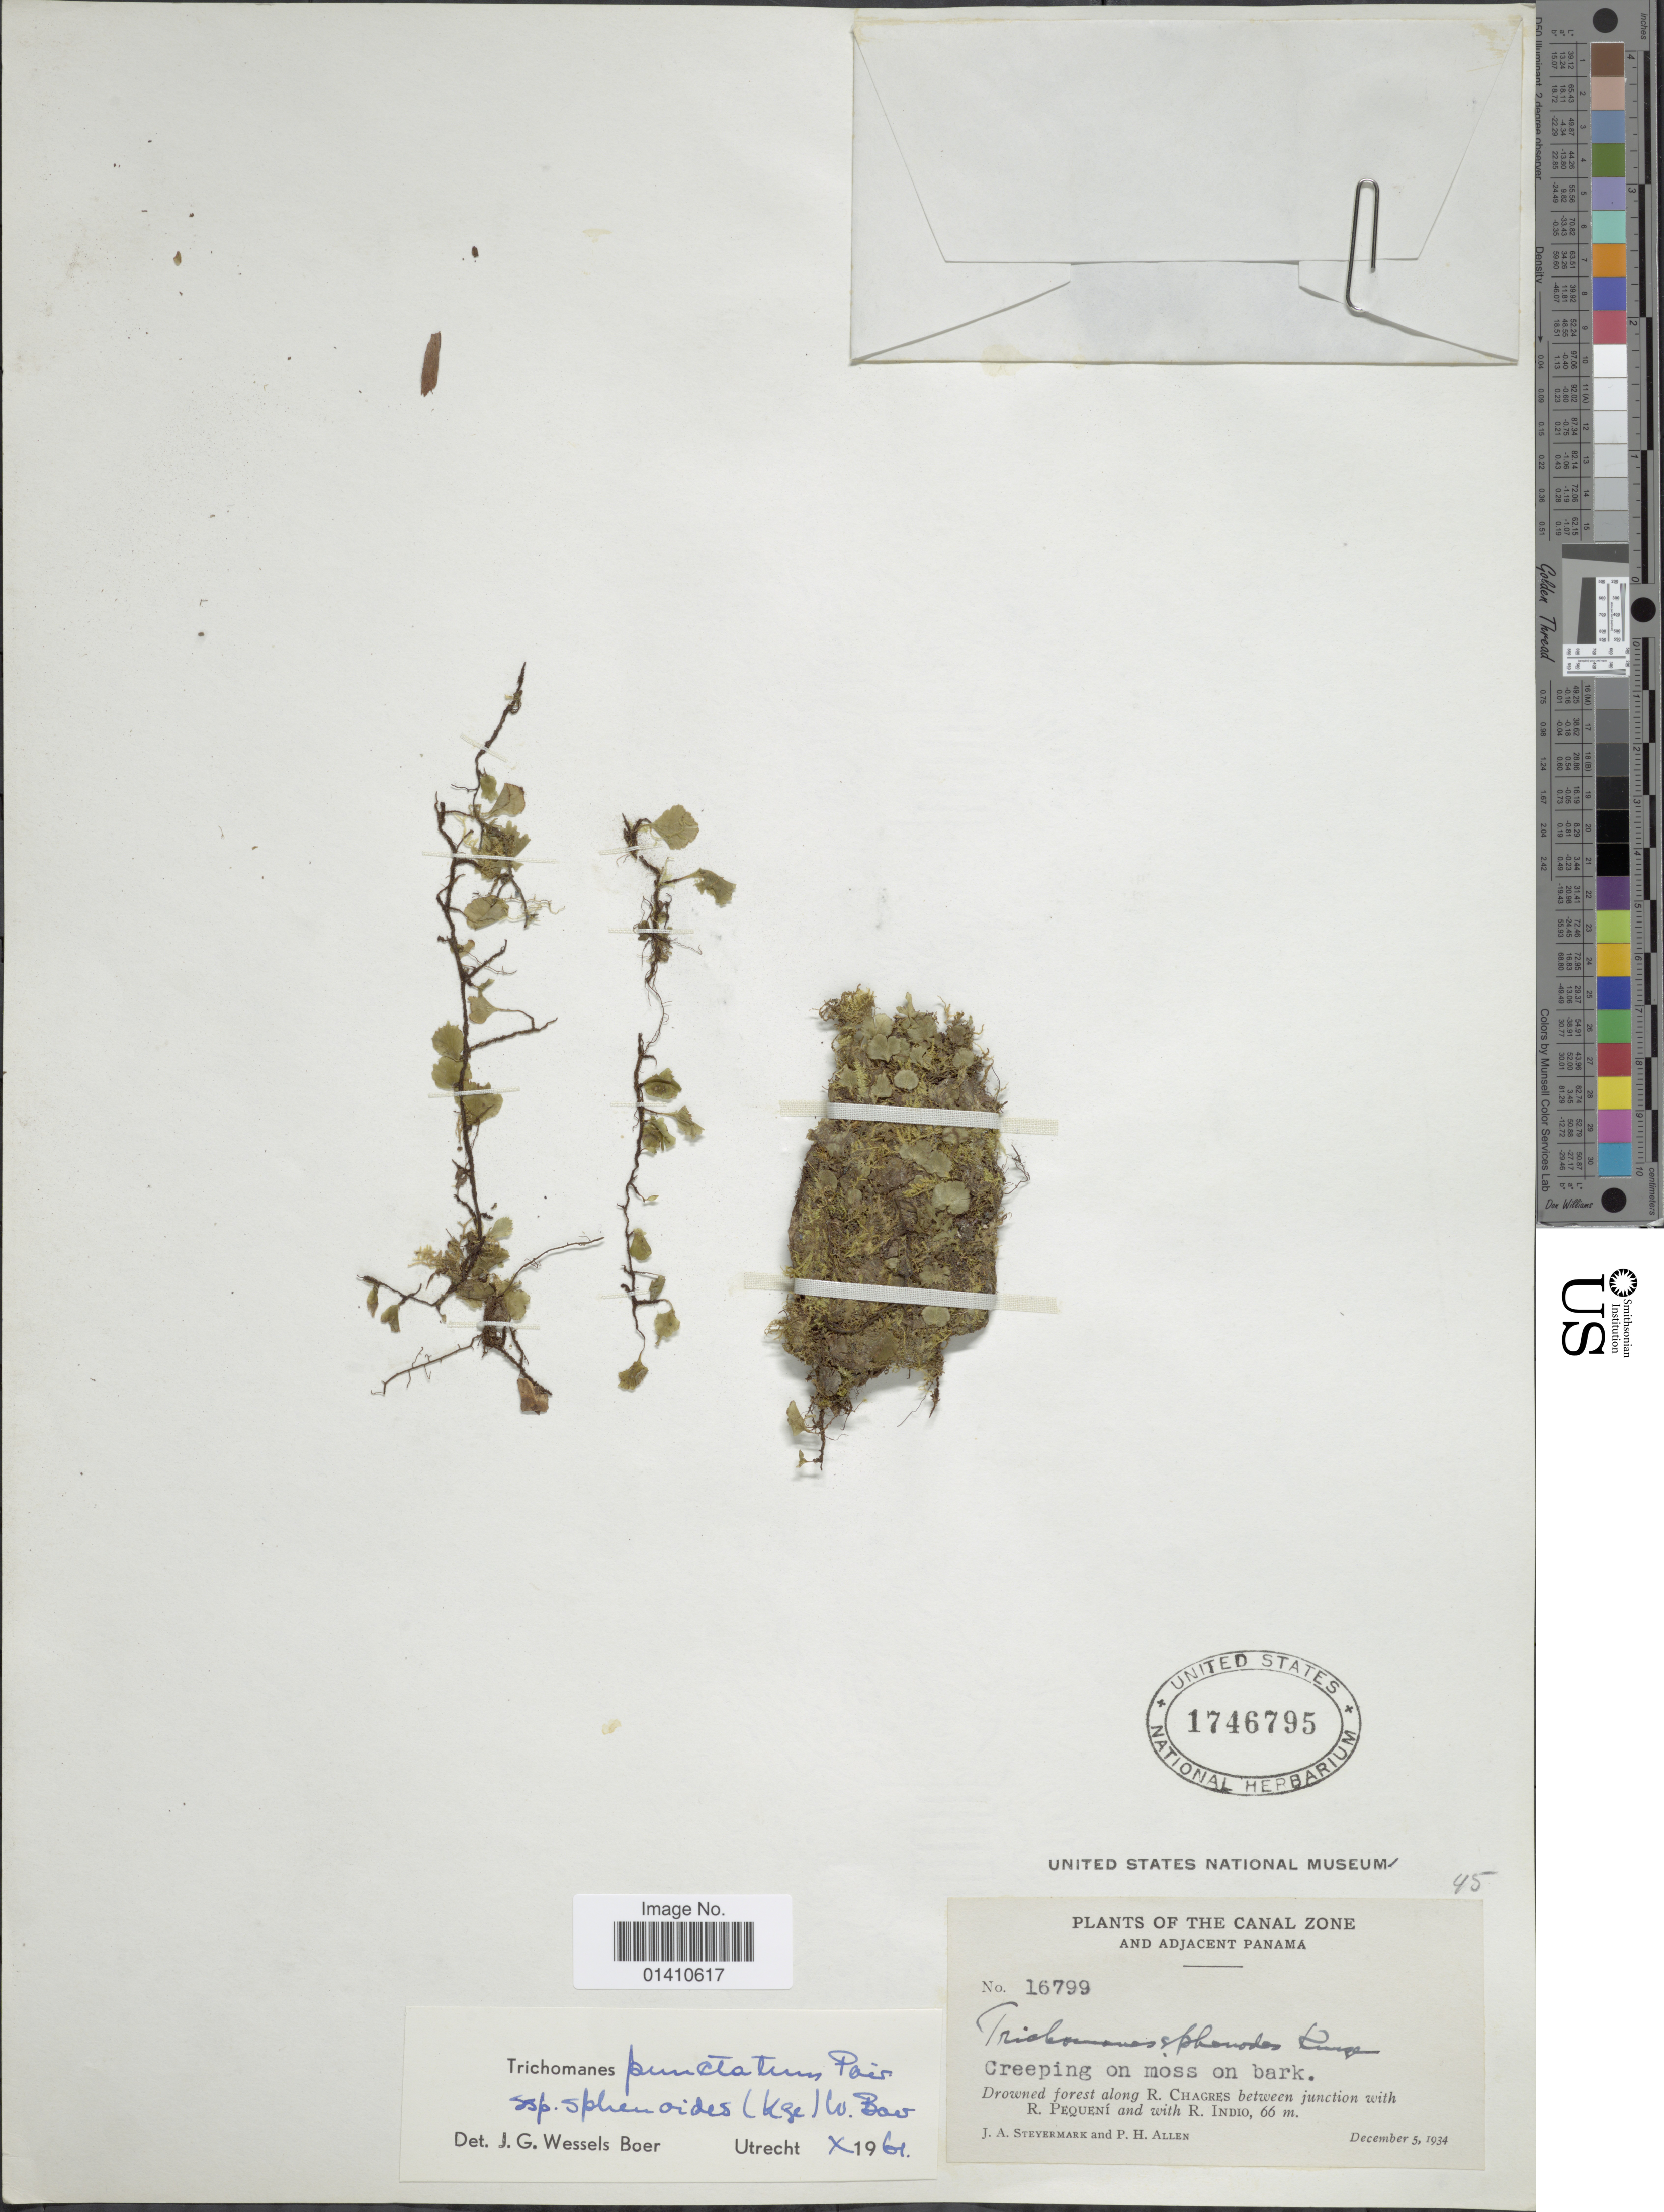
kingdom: Plantae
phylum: Tracheophyta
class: Polypodiopsida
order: Hymenophyllales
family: Hymenophyllaceae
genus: Didymoglossum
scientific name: Didymoglossum punctatum subsp. spheroides (Kunze) comb. nov., ined 2015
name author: (Kunze)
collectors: J. Steyermark & P. H. Allen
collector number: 16799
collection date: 1934-12-05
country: Panama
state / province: Colón / Panamá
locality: Drowned forest along R. Chagres between junction with R. Pequeni and with R. Indio. Canal Zone and Adjacent Panama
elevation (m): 66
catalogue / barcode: US 1746795